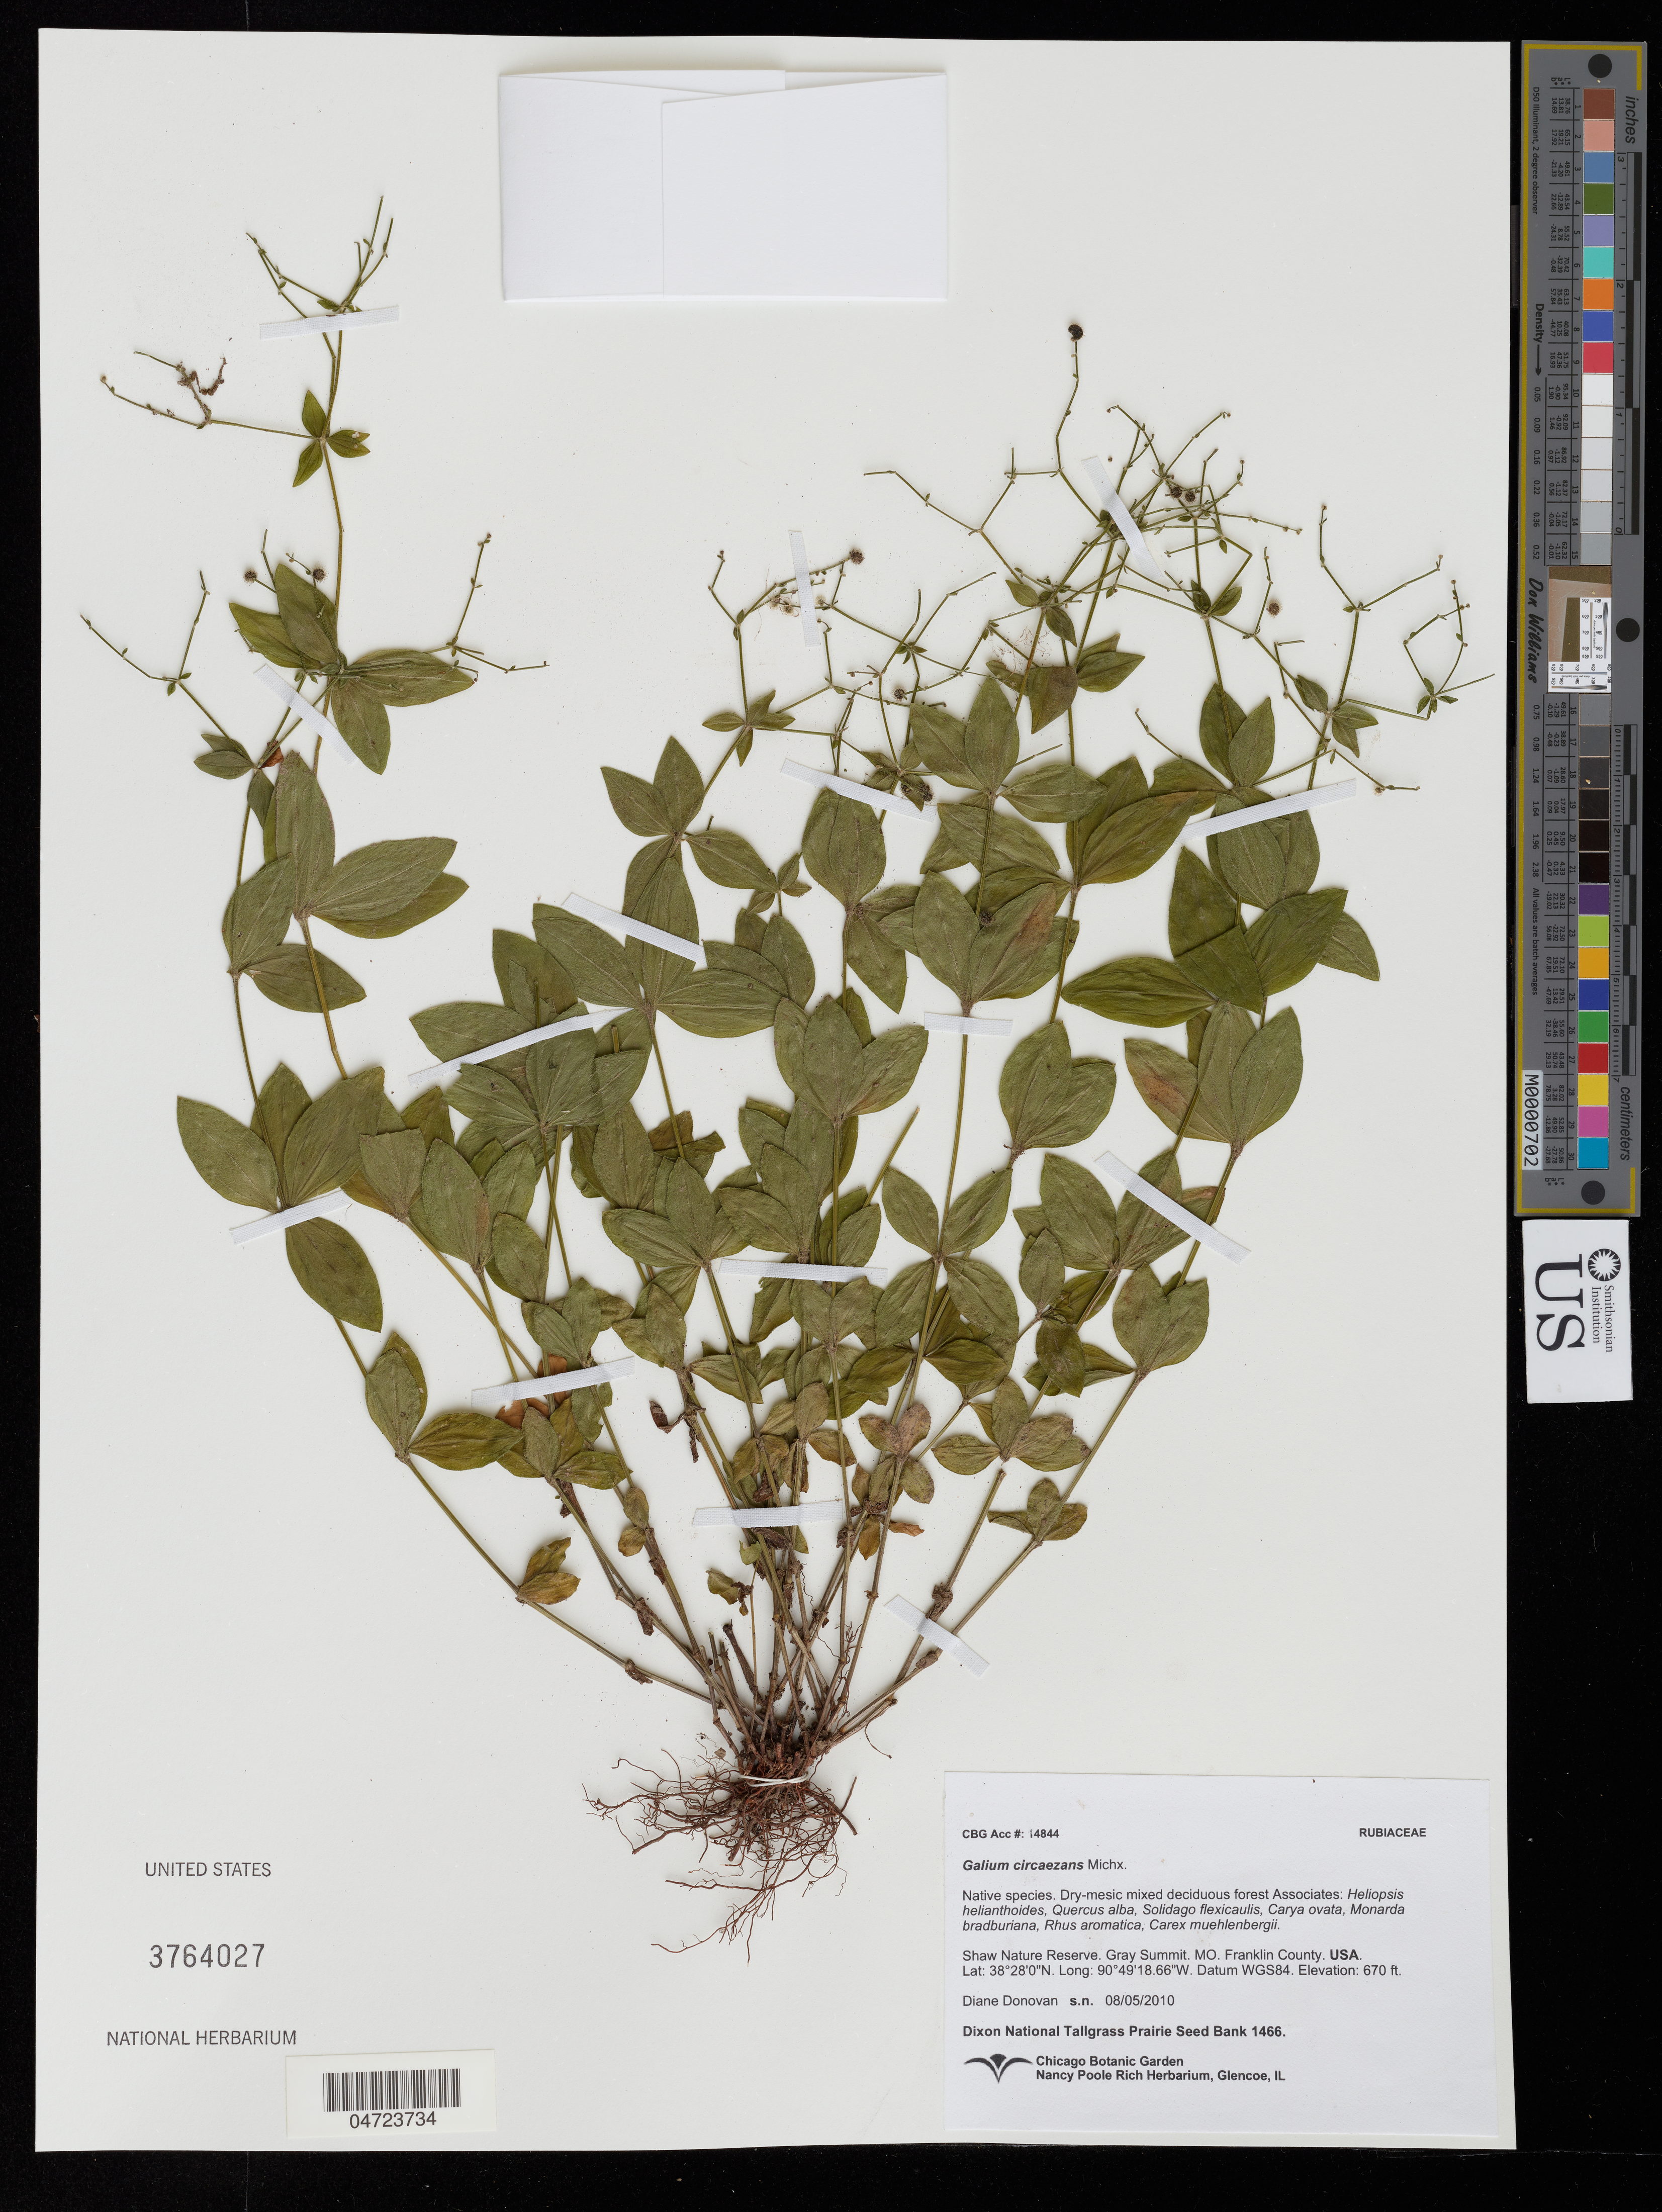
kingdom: Plantae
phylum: Tracheophyta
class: Magnoliopsida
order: Gentianales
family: Rubiaceae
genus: Galium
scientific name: Galium circaezans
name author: Michx.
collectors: D. Donovan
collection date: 2010-08-05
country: United States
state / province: Missouri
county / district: Franklin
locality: Shaw Nature Reserve. Gray Summit. Franklin County.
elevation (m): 204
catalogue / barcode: US 3764027